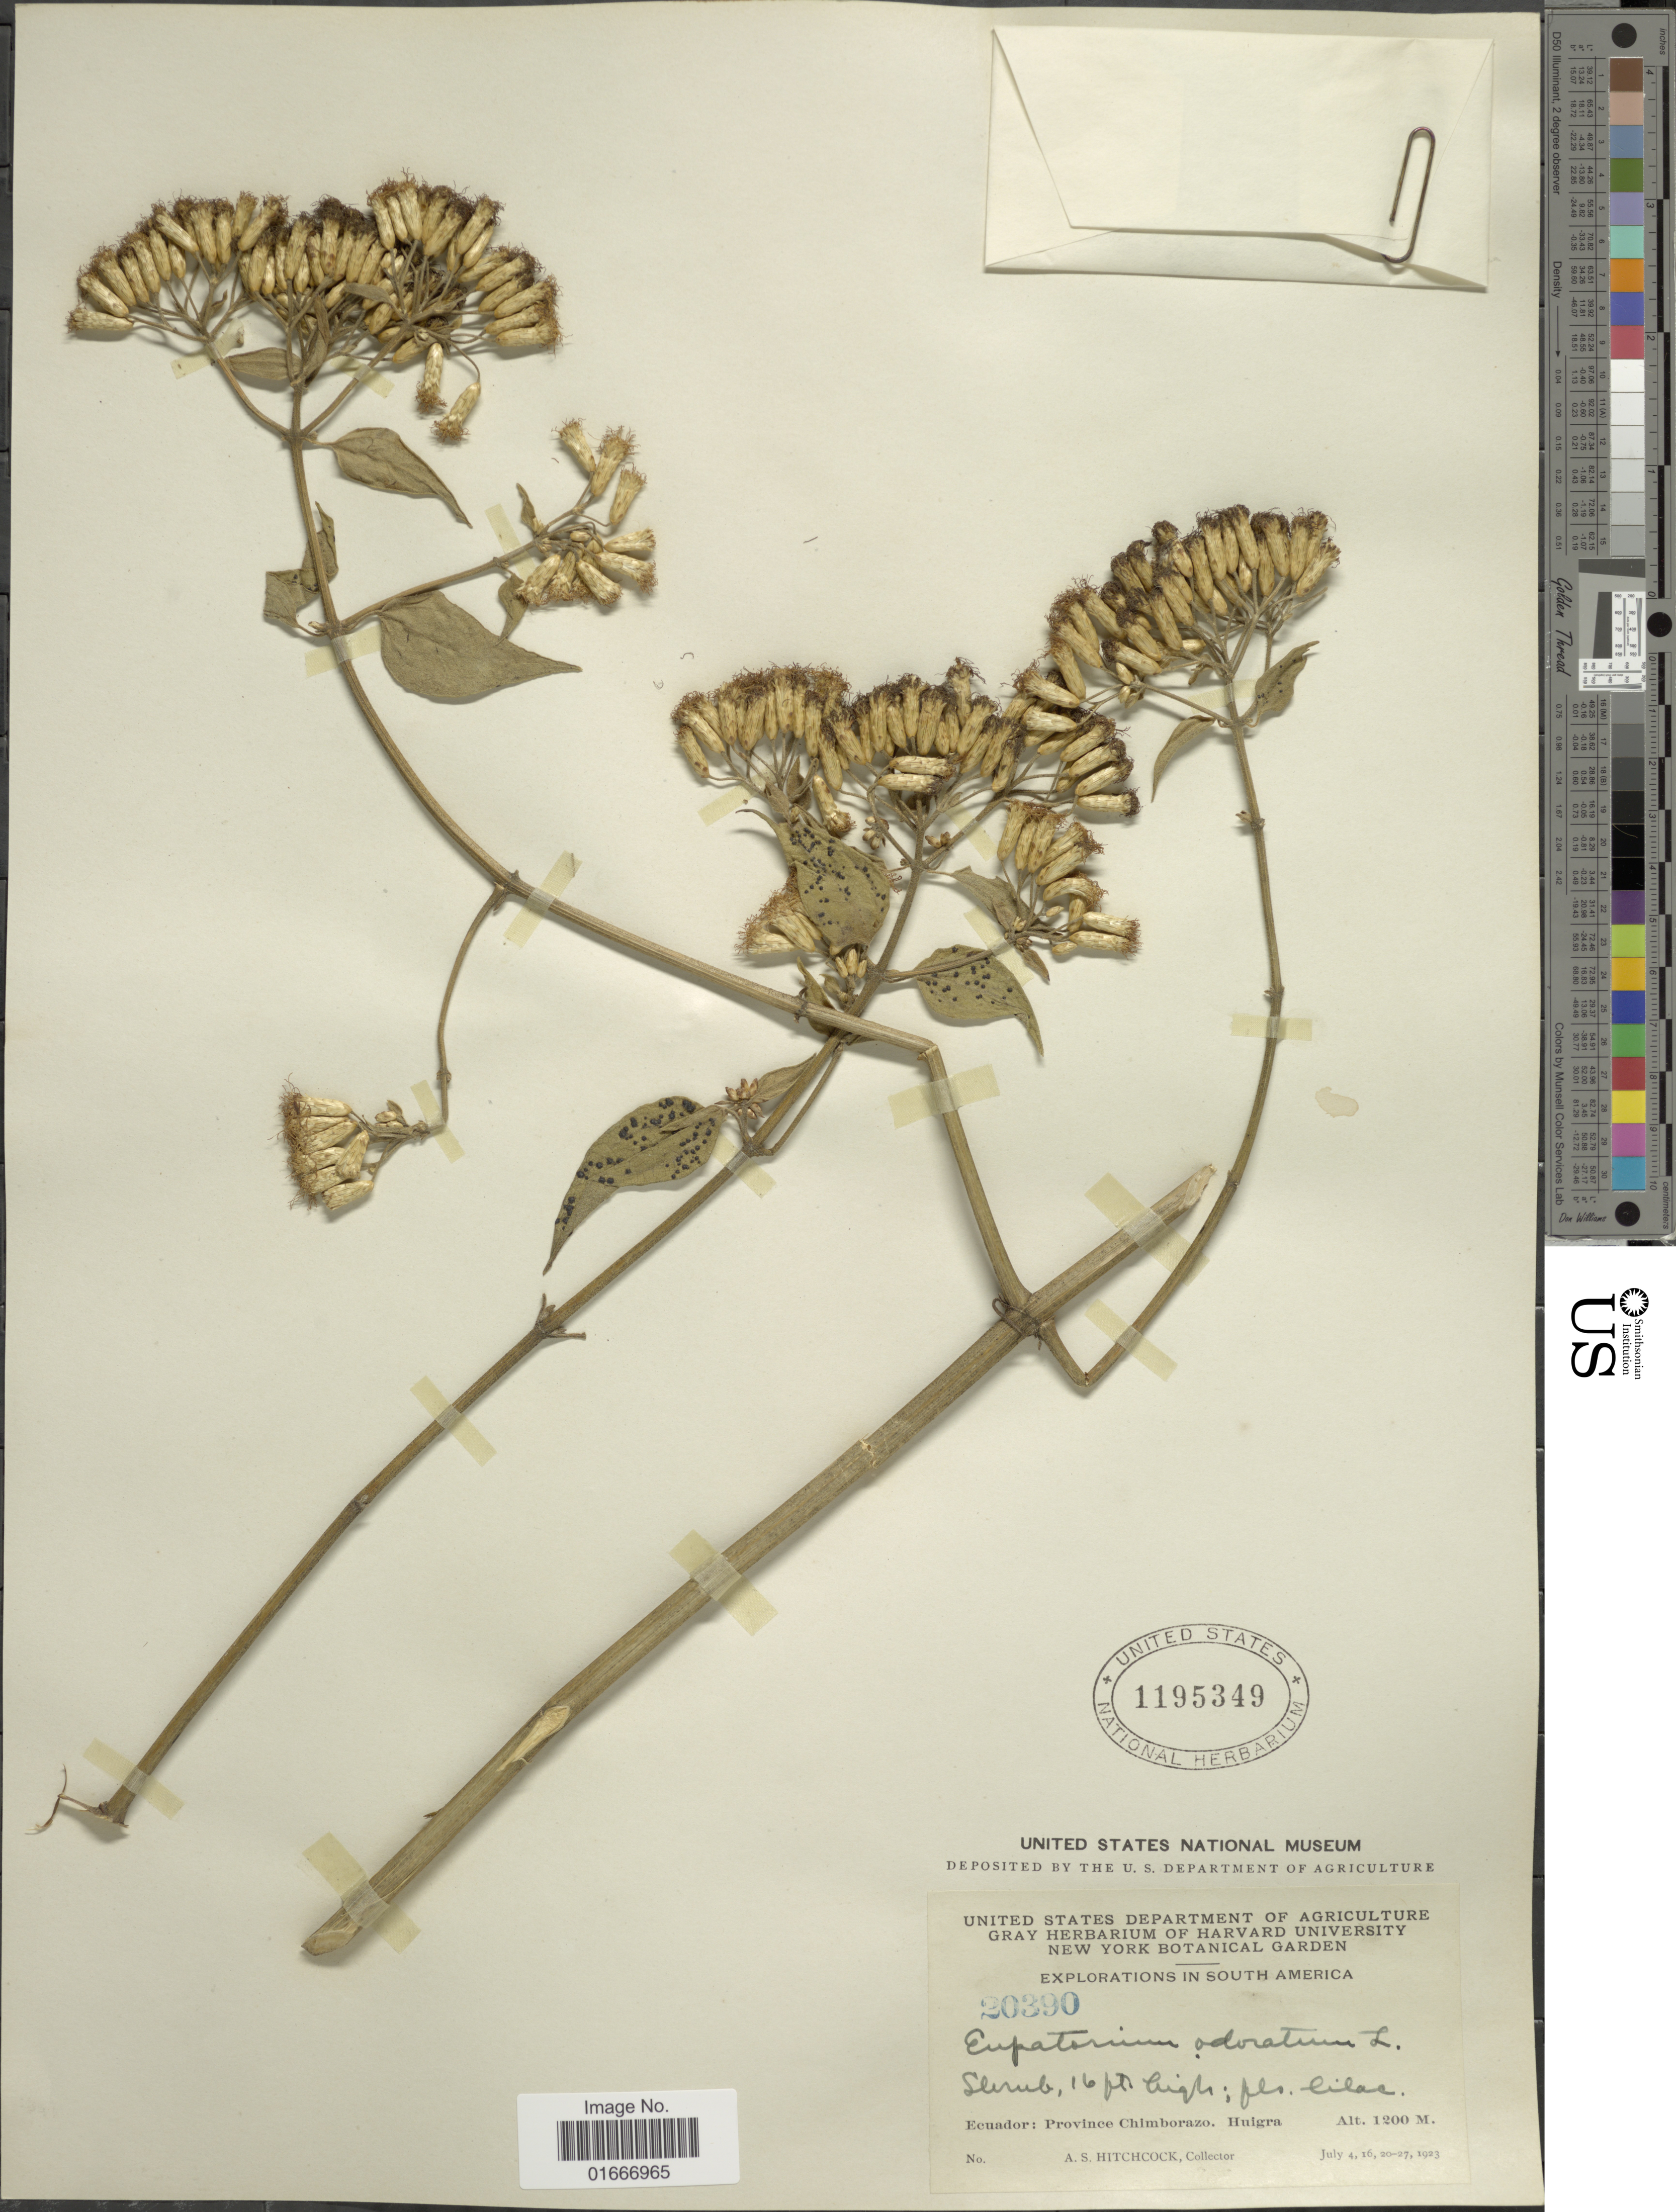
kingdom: Plantae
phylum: Tracheophyta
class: Magnoliopsida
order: Asterales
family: Asteraceae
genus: Chromolaena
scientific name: Chromolaena odorata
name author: (L.) R.M. King & H. Rob.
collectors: A. S. Hitchcock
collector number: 20390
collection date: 1923-07-04/1923-07-27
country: Ecuador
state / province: Chimborazo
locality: Ecuador.: Province Chimborazo. Huigra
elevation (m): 1200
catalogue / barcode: US 1195349